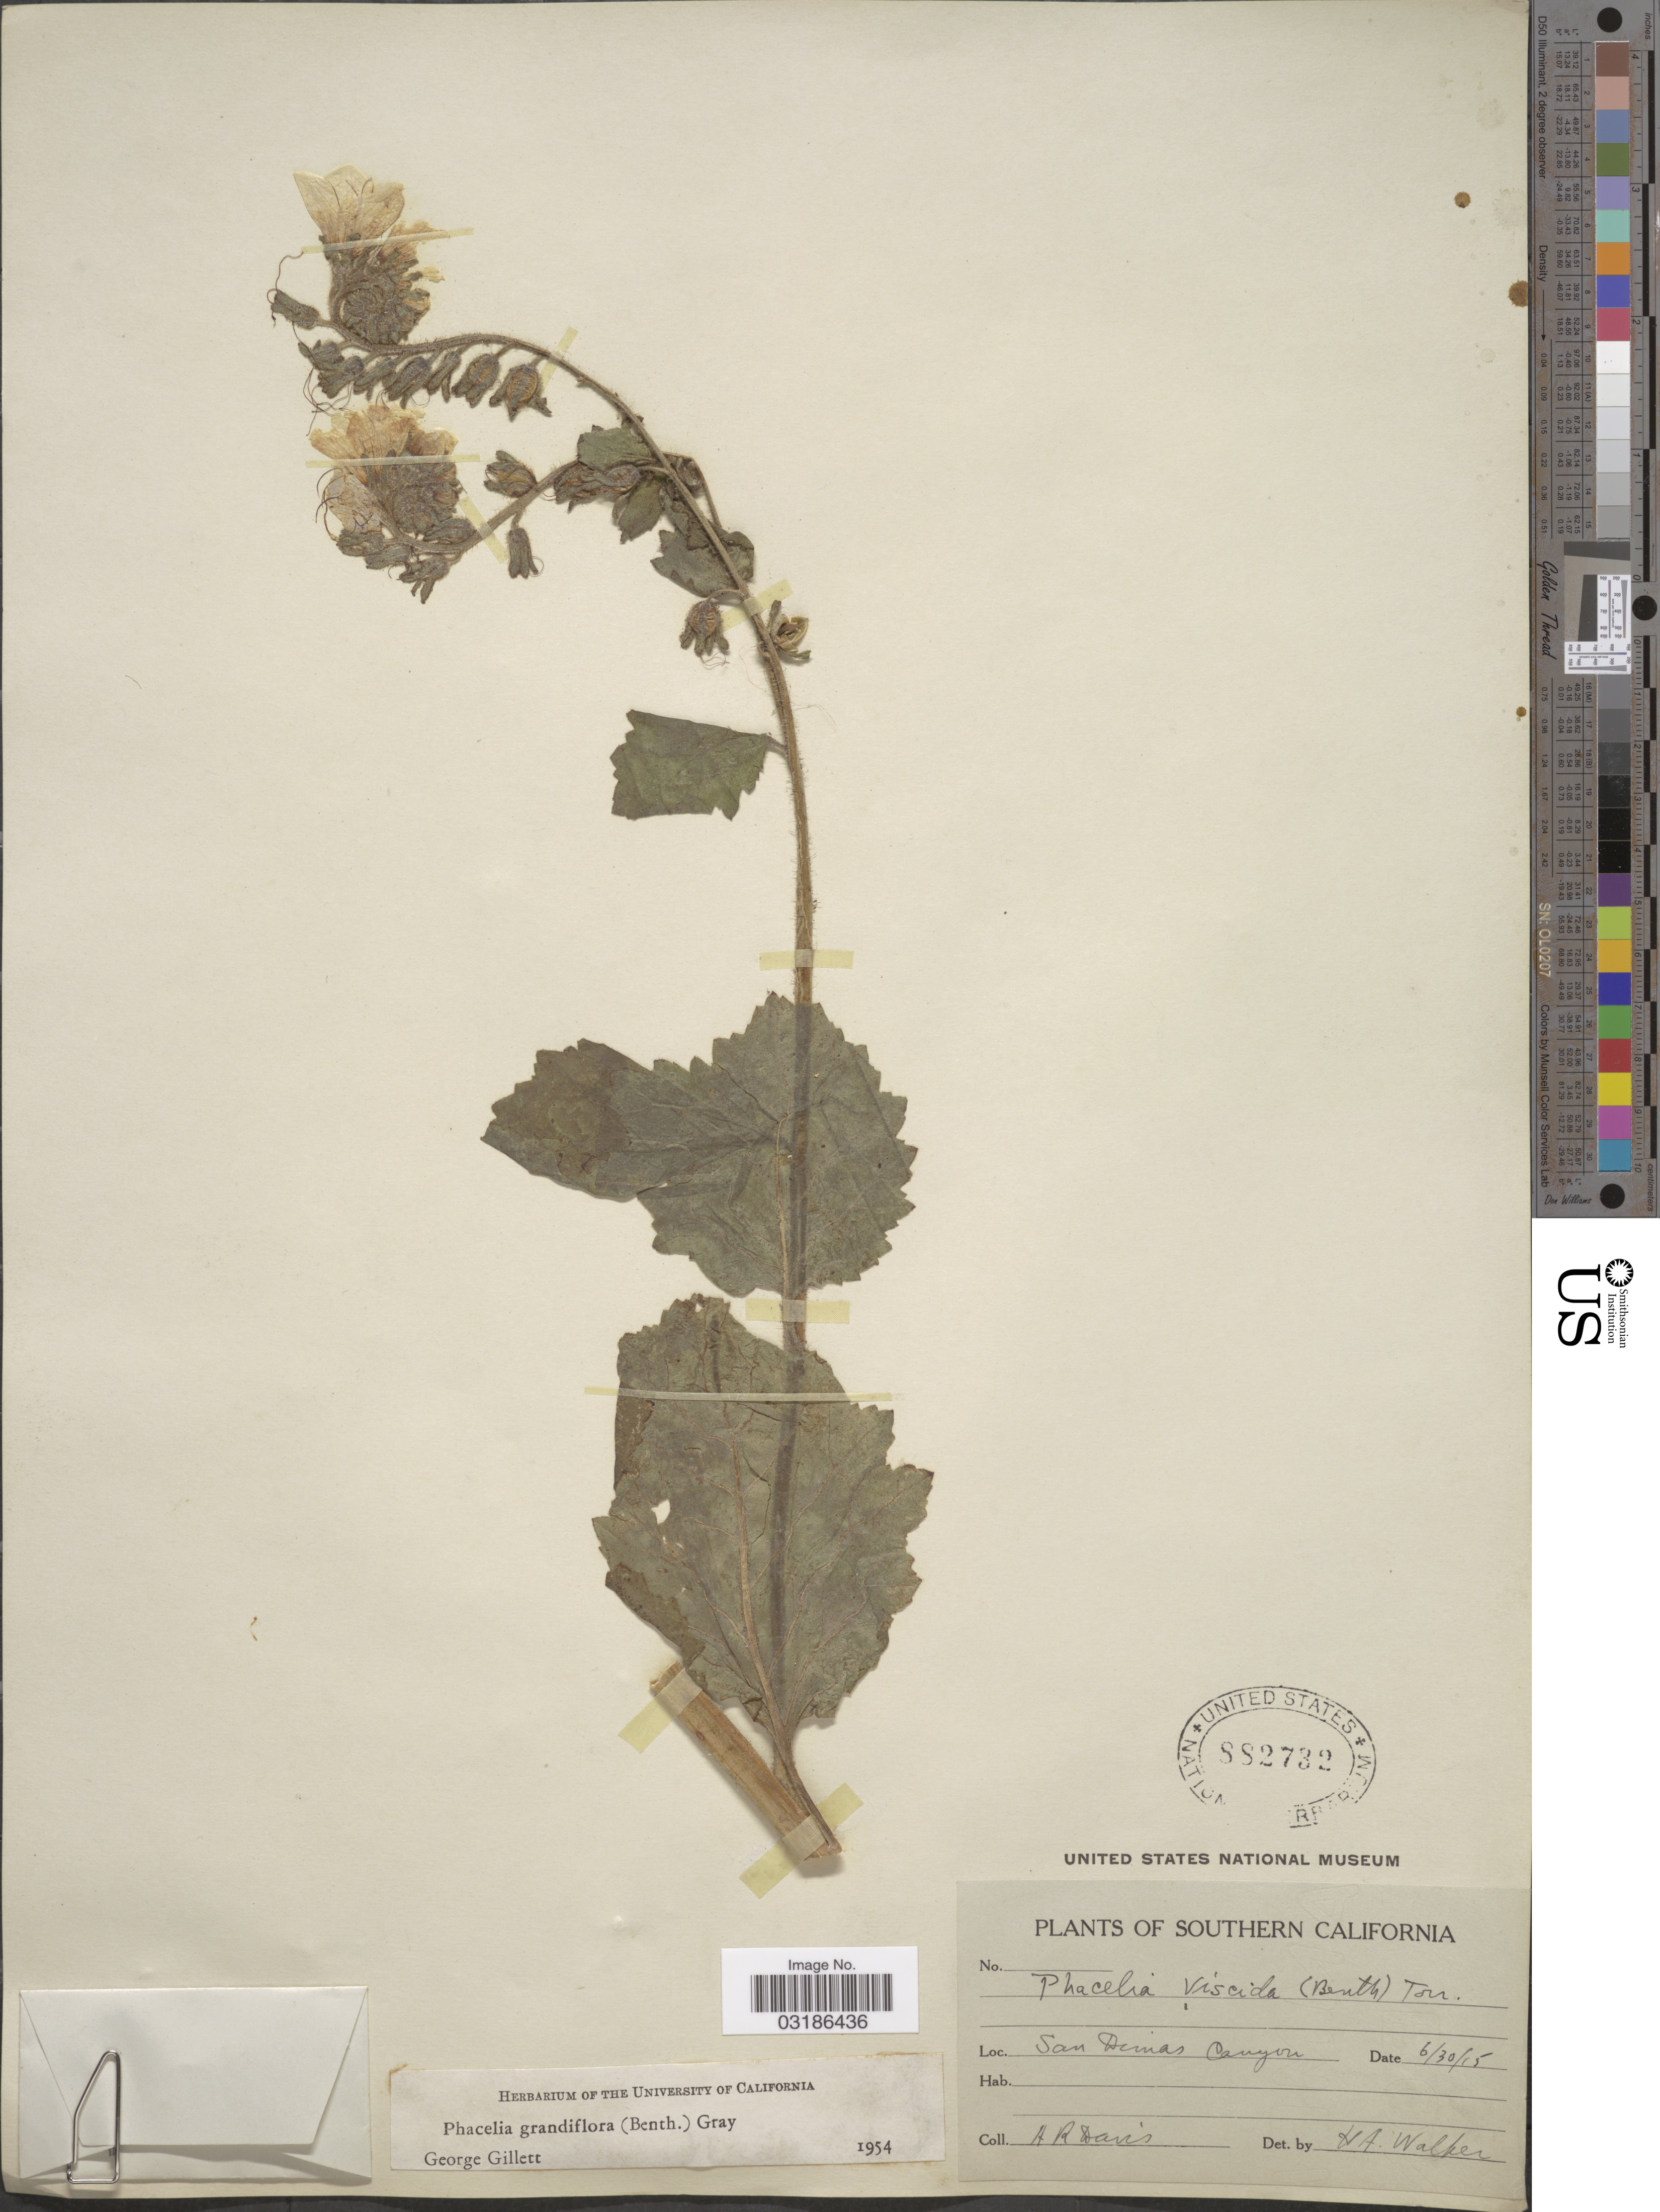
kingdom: Plantae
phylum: Tracheophyta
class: Magnoliopsida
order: Boraginales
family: Hydrophyllaceae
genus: Phacelia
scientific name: Phacelia grandiflora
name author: (Benth.) A. Gray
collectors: A. Davis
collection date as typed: Transcribed d/m/y: 30/6/15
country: United States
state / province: California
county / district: Los Angeles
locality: Southern California. San Dimas Canyon.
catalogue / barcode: US 882732